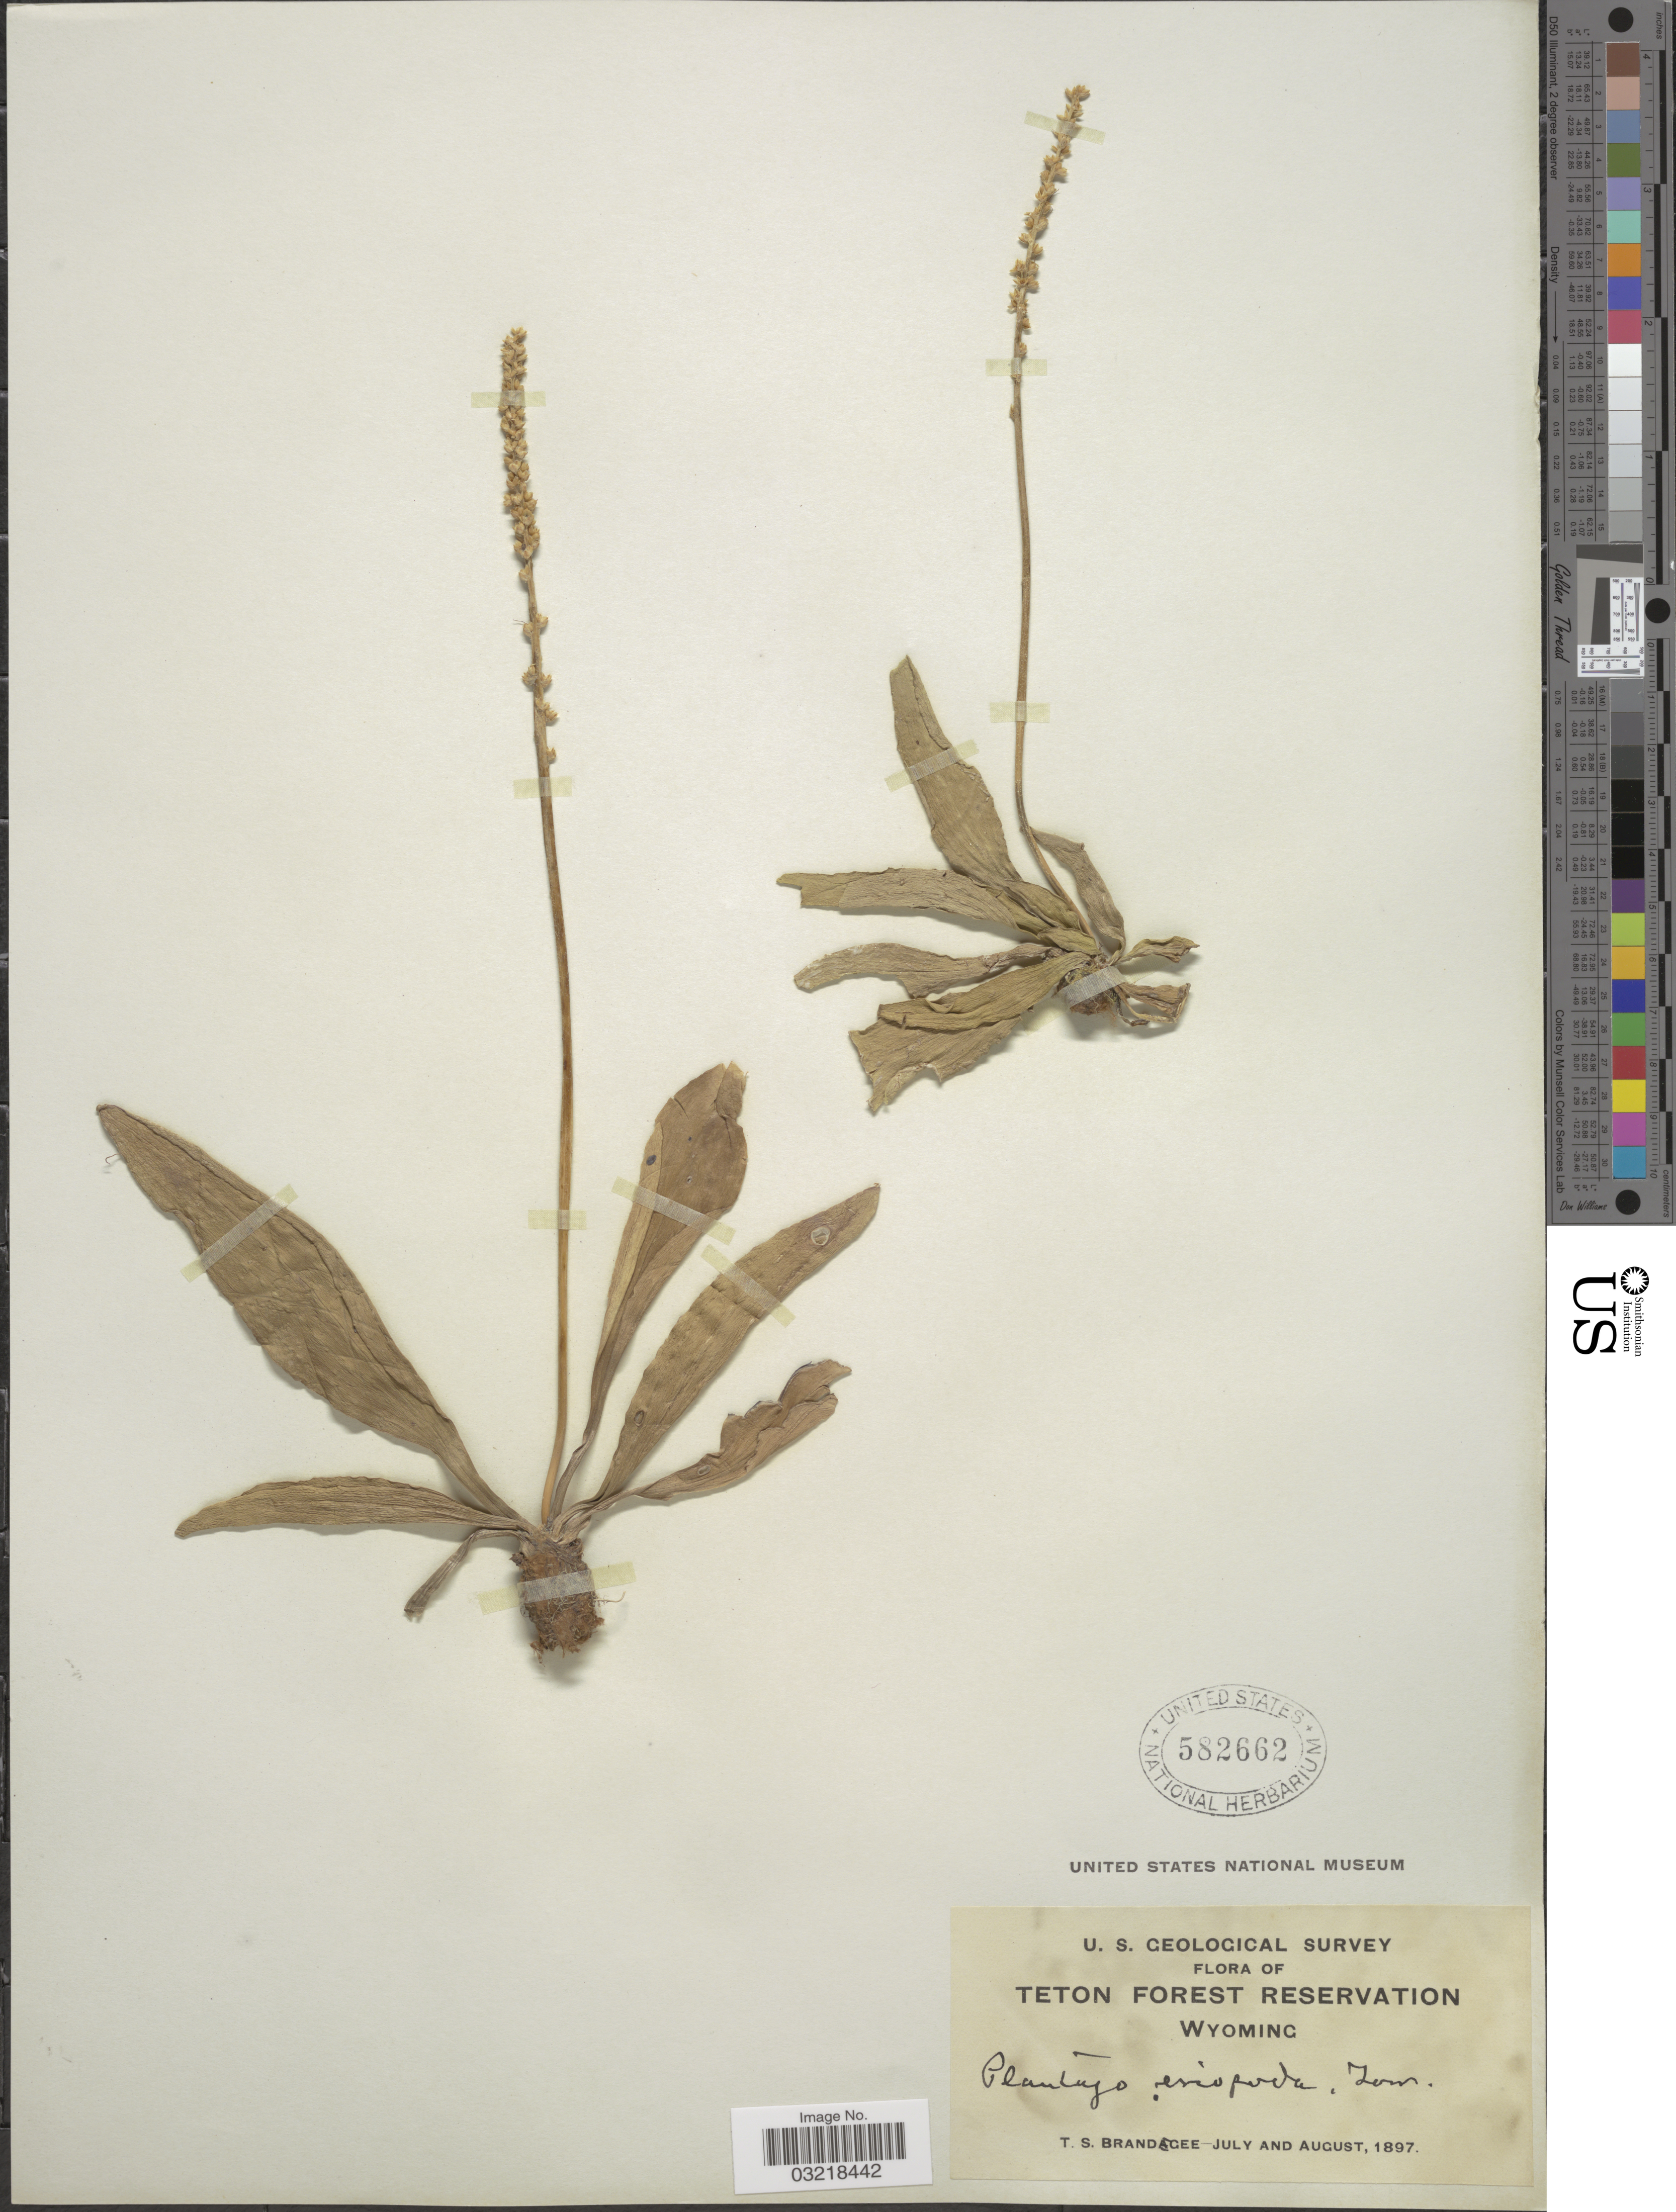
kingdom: Plantae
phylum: Tracheophyta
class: Magnoliopsida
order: Lamiales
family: Plantaginaceae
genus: Plantago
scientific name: Plantago eriopoda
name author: Torr.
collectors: T. S. Brandegee (herbarium)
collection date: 1897-07/1897-08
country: United States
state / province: Wyoming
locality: Teton Forest Reservation.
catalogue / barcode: US 582662